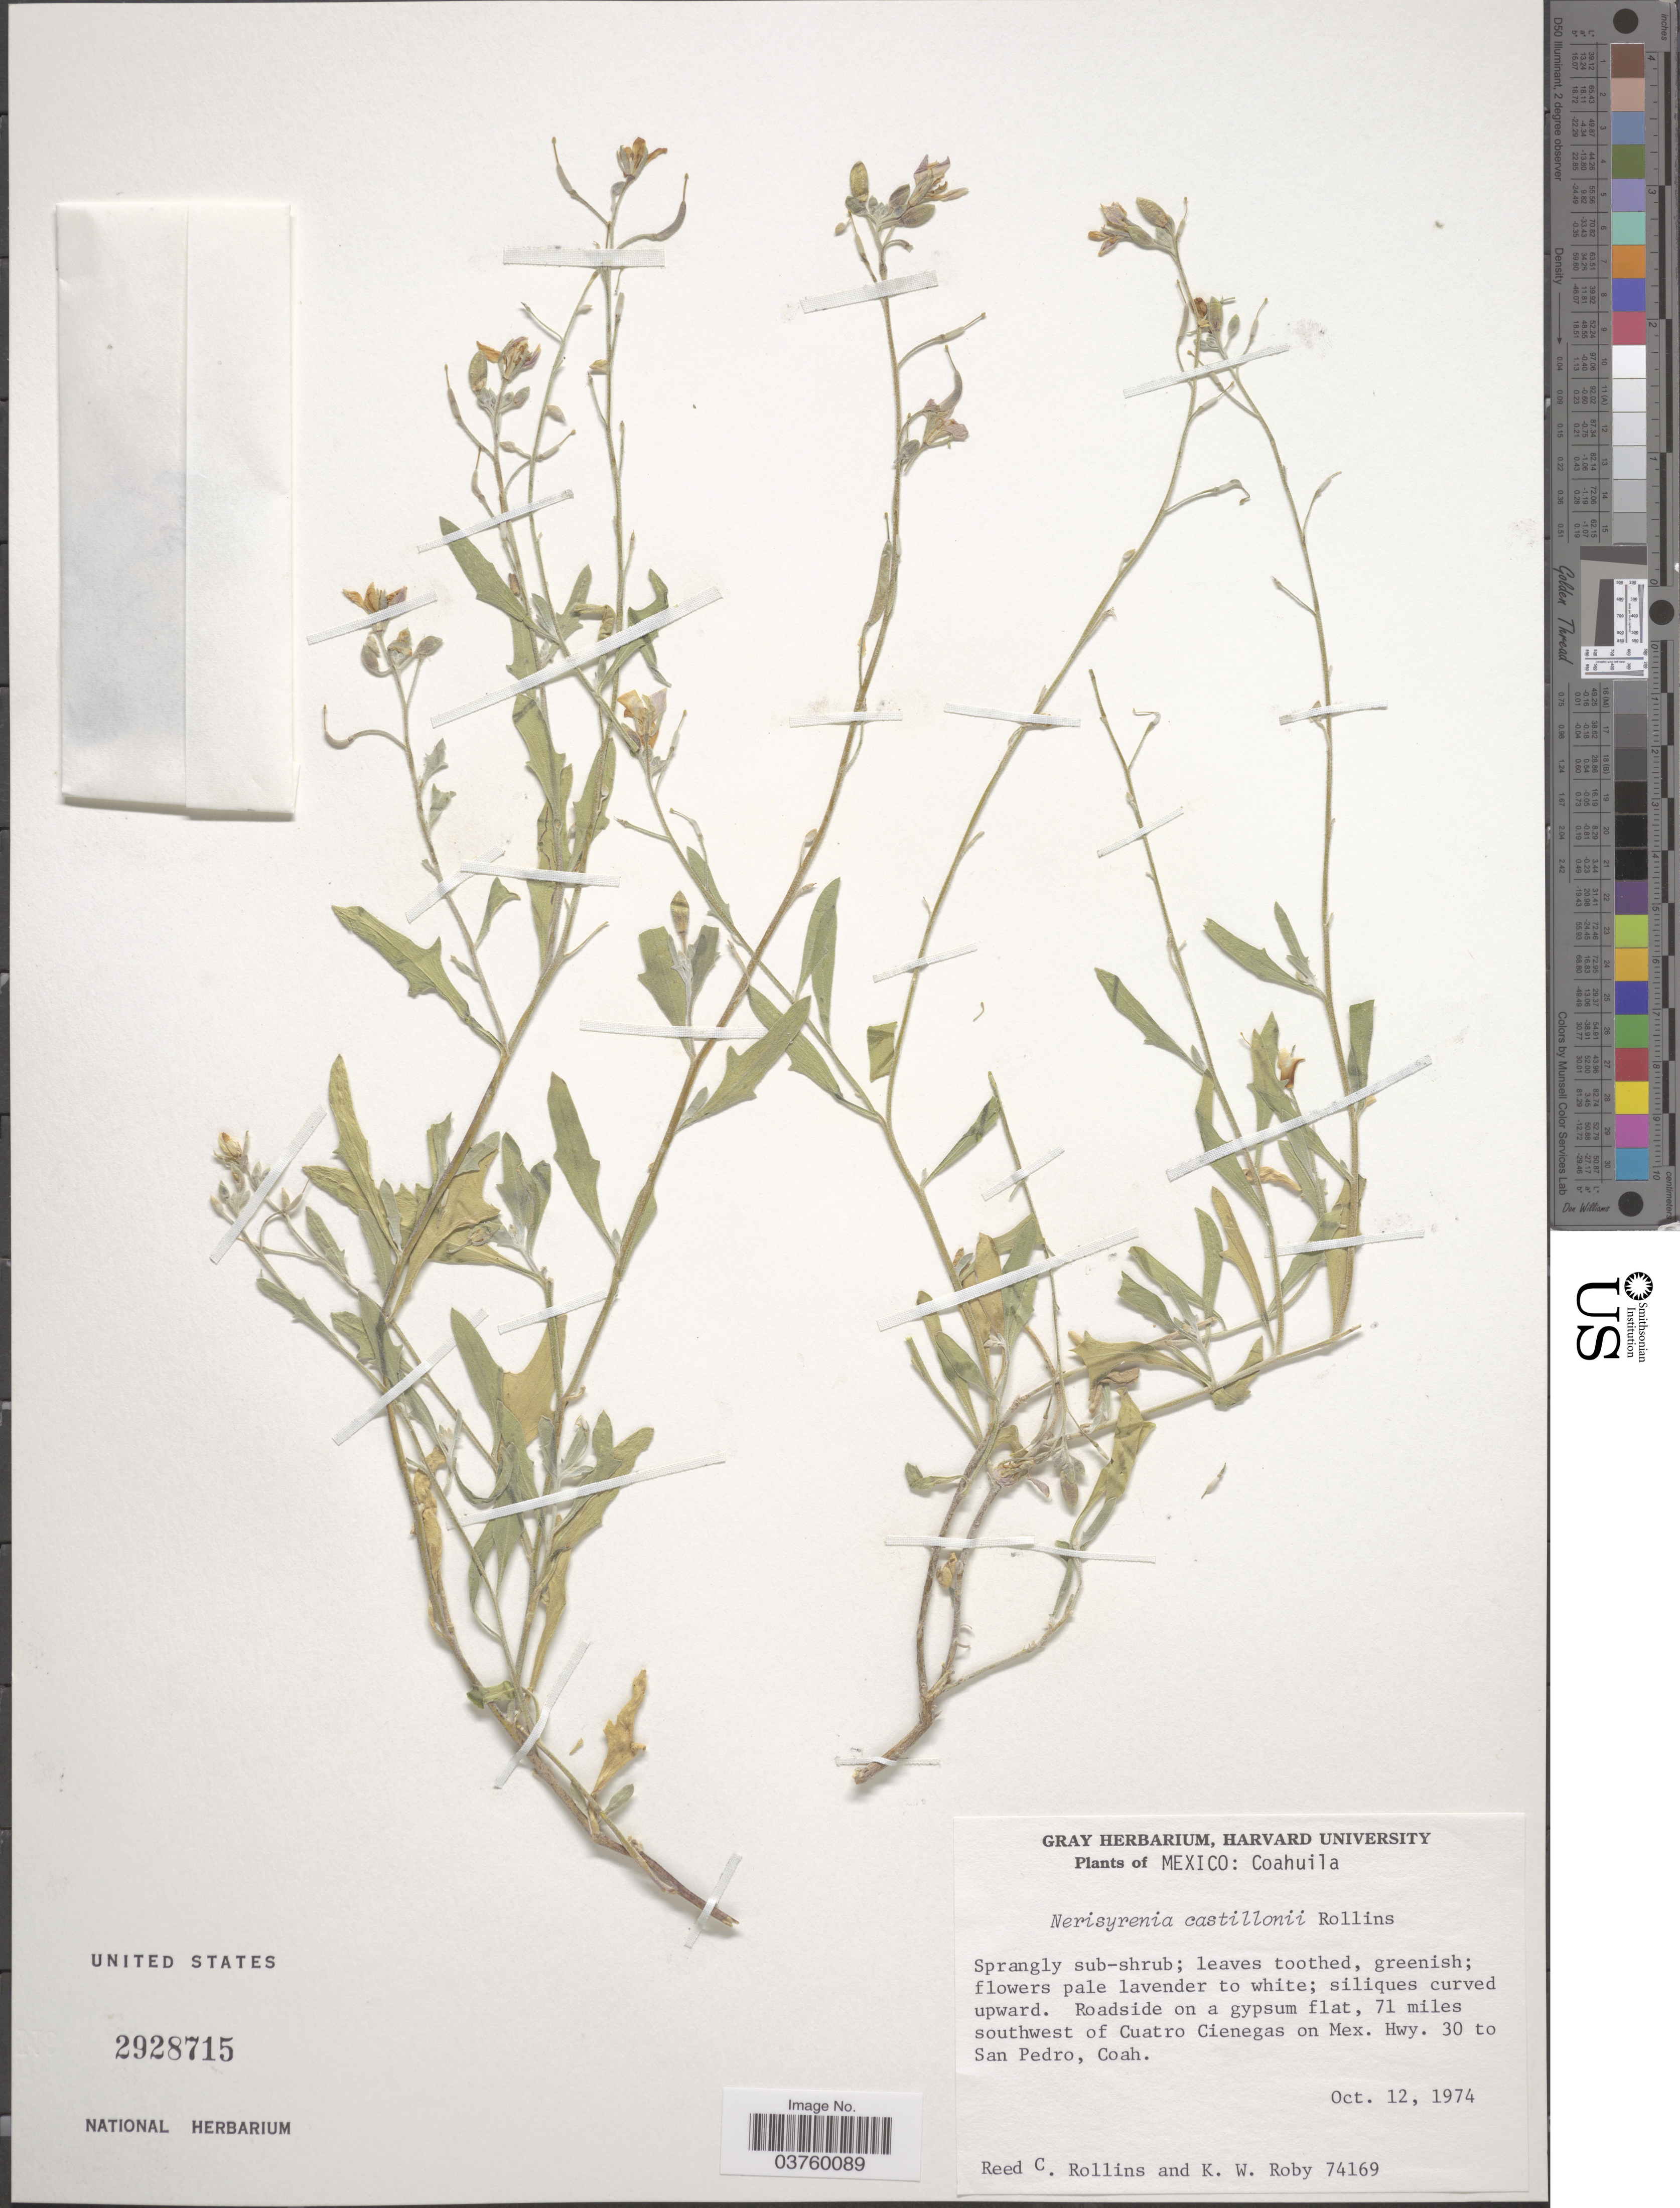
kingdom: Plantae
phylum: Tracheophyta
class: Magnoliopsida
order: Brassicales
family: Brassicaceae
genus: Nerisyrenia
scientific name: Nerisyrenia castillonii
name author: Rollins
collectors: R. C. Rollins & K. W. Roby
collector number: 74169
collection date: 1974-10-12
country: Mexico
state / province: Coahuila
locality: Roadside on a gypsum flat, 71 miles southwest of Cuatro Cienegas on Mex. Hwy. 30 to San Pedro.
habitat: roadside on a gypsum flat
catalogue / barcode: US 2928715